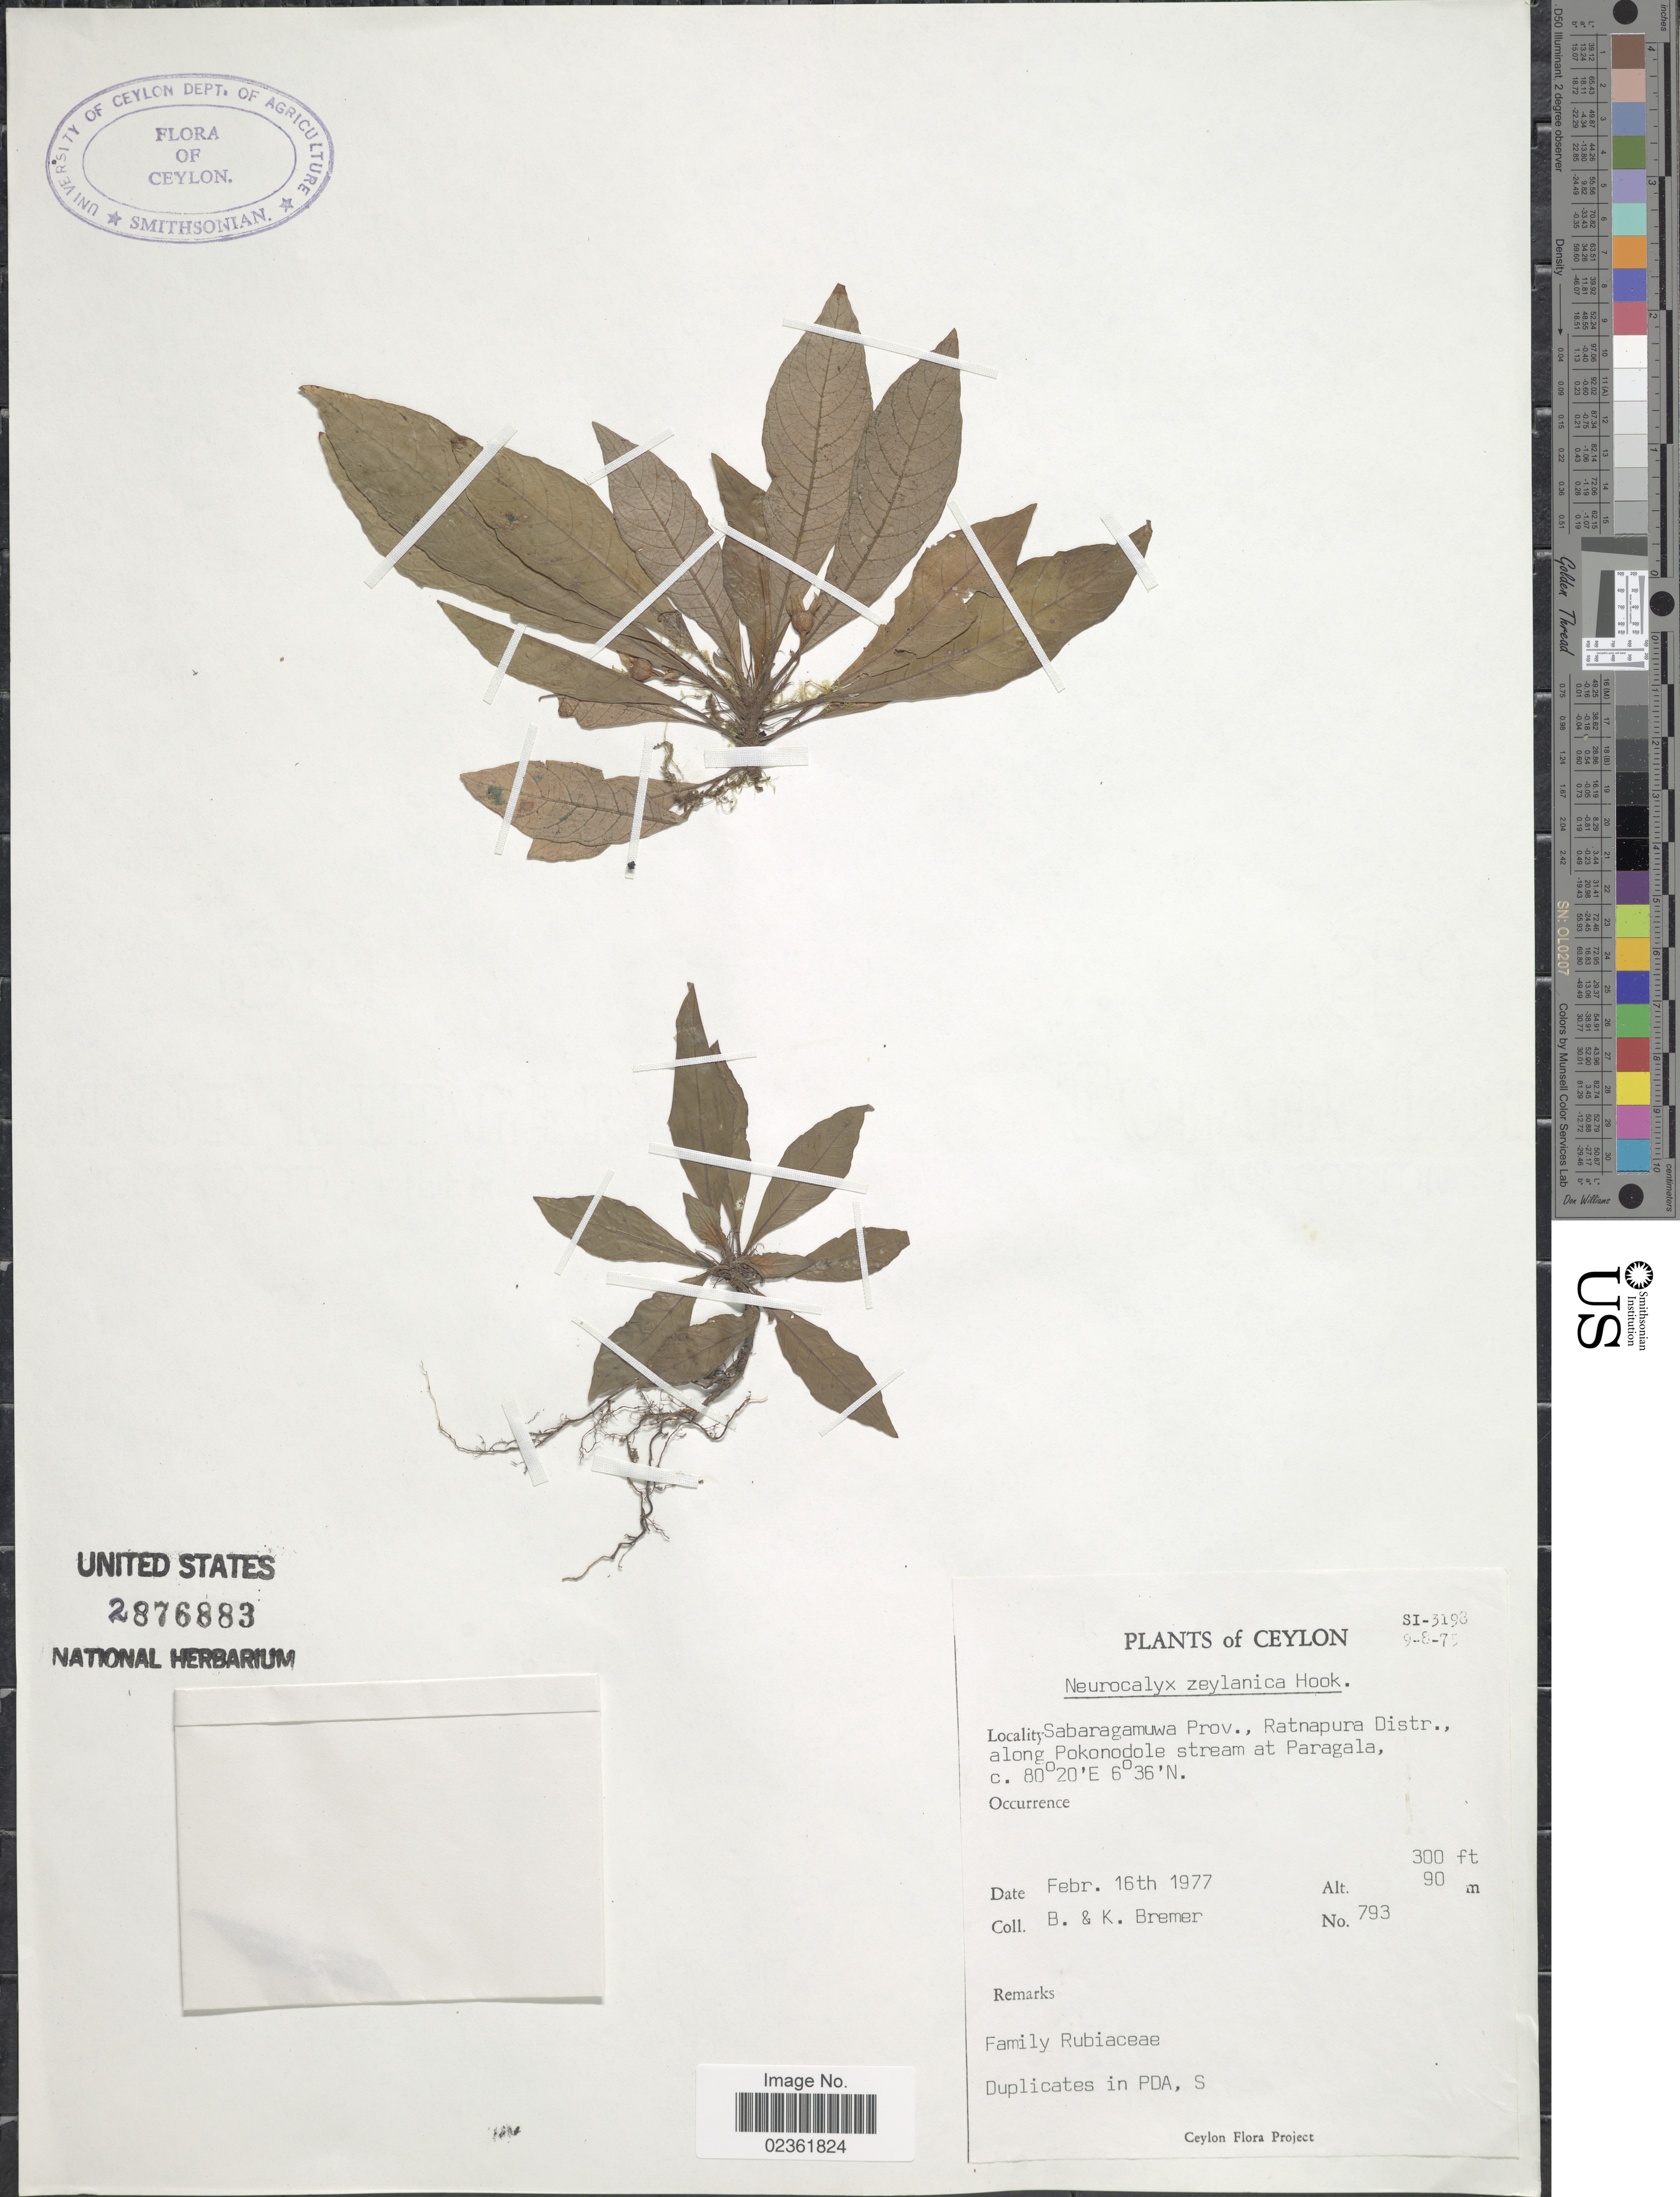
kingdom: Plantae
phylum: Tracheophyta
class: Magnoliopsida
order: Gentianales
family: Rubiaceae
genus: Neurocalyx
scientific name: Neurocalyx zeylanicus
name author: Hook.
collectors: B. Bremer & K. Bremer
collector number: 793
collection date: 1977-02-16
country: Sri Lanka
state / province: Sabaragamuwa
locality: Ceylon, Ratnapura Distr., along Pokonodole stream at Paragala.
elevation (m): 91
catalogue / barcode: US 2876883